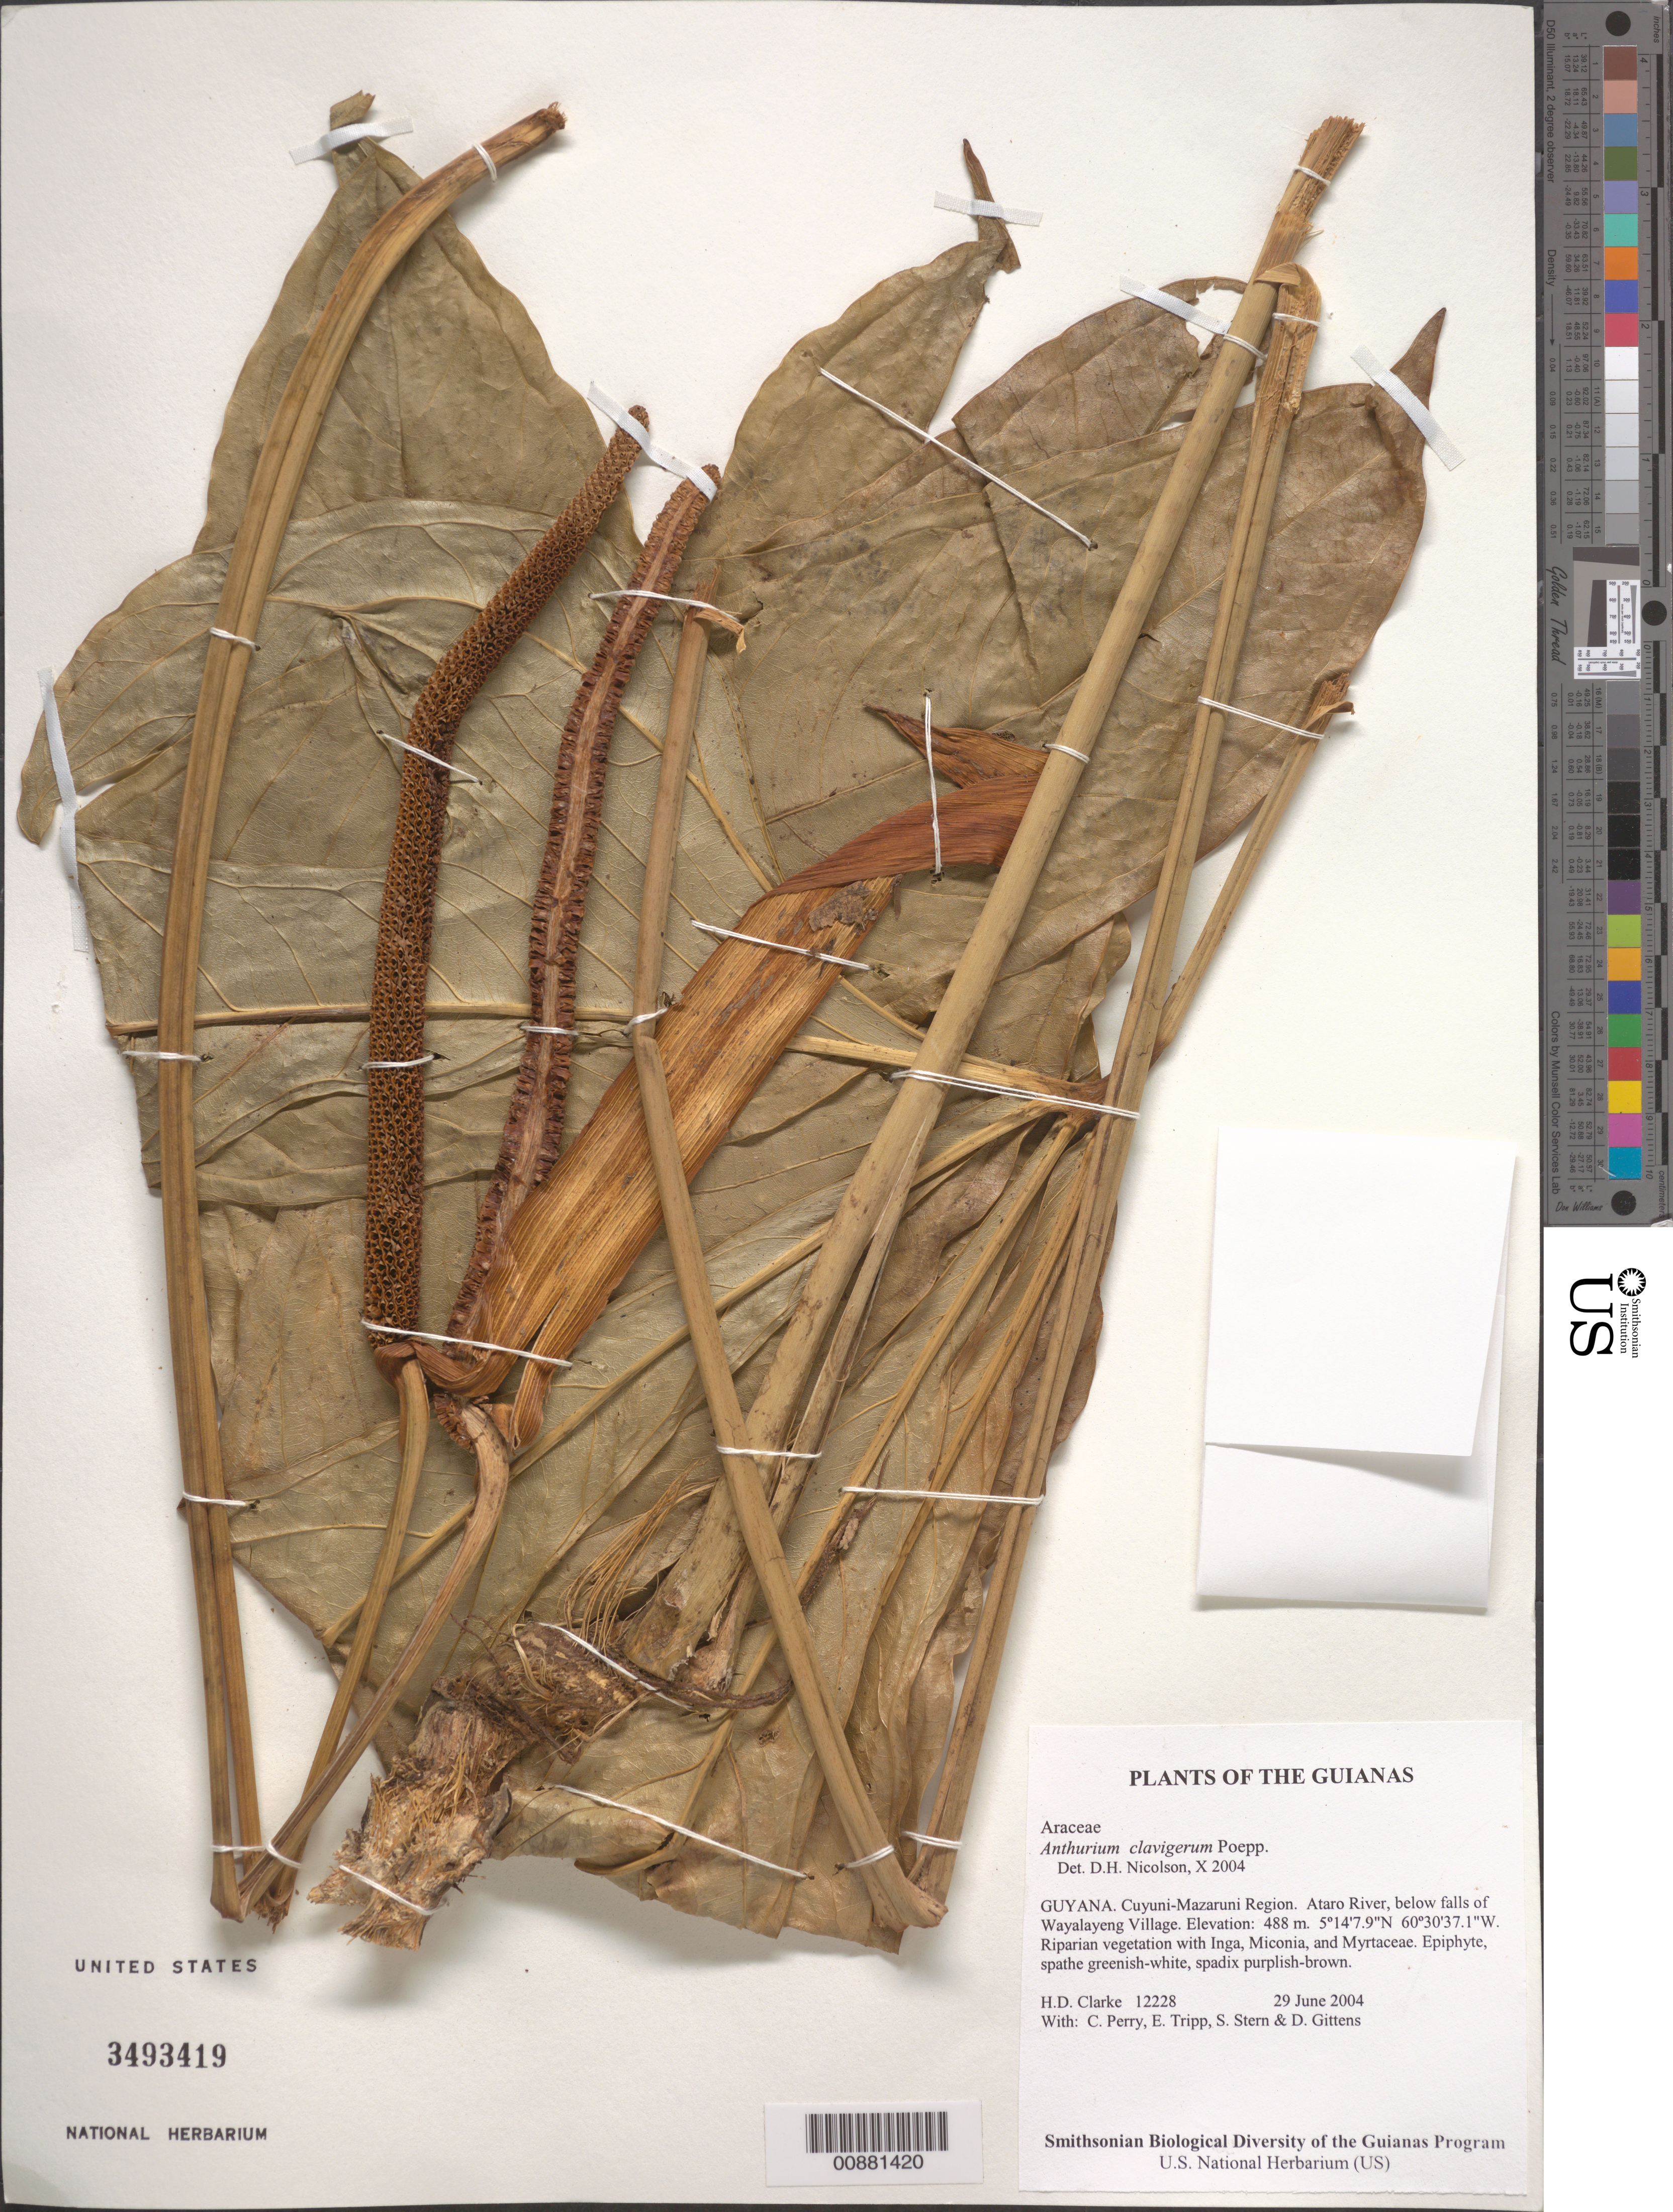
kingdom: Plantae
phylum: Tracheophyta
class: Liliopsida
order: Alismatales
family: Araceae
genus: Anthurium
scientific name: Anthurium clavigerum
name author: Poepp. & Endl.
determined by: Nicolson, Dan H.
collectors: H. D. Clarke, C. Perry, E. Tripp, S. R. Stern & D. Gittens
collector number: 12228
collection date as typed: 29 June 2004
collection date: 2004-06-29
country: Guyana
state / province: Cuyuni-Mazaruni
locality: Ataro River, below falls of Wayalayeng Village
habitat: Riparian vegetation with Inga, Miconia, and Myrtaceae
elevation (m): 488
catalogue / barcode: US 3493419